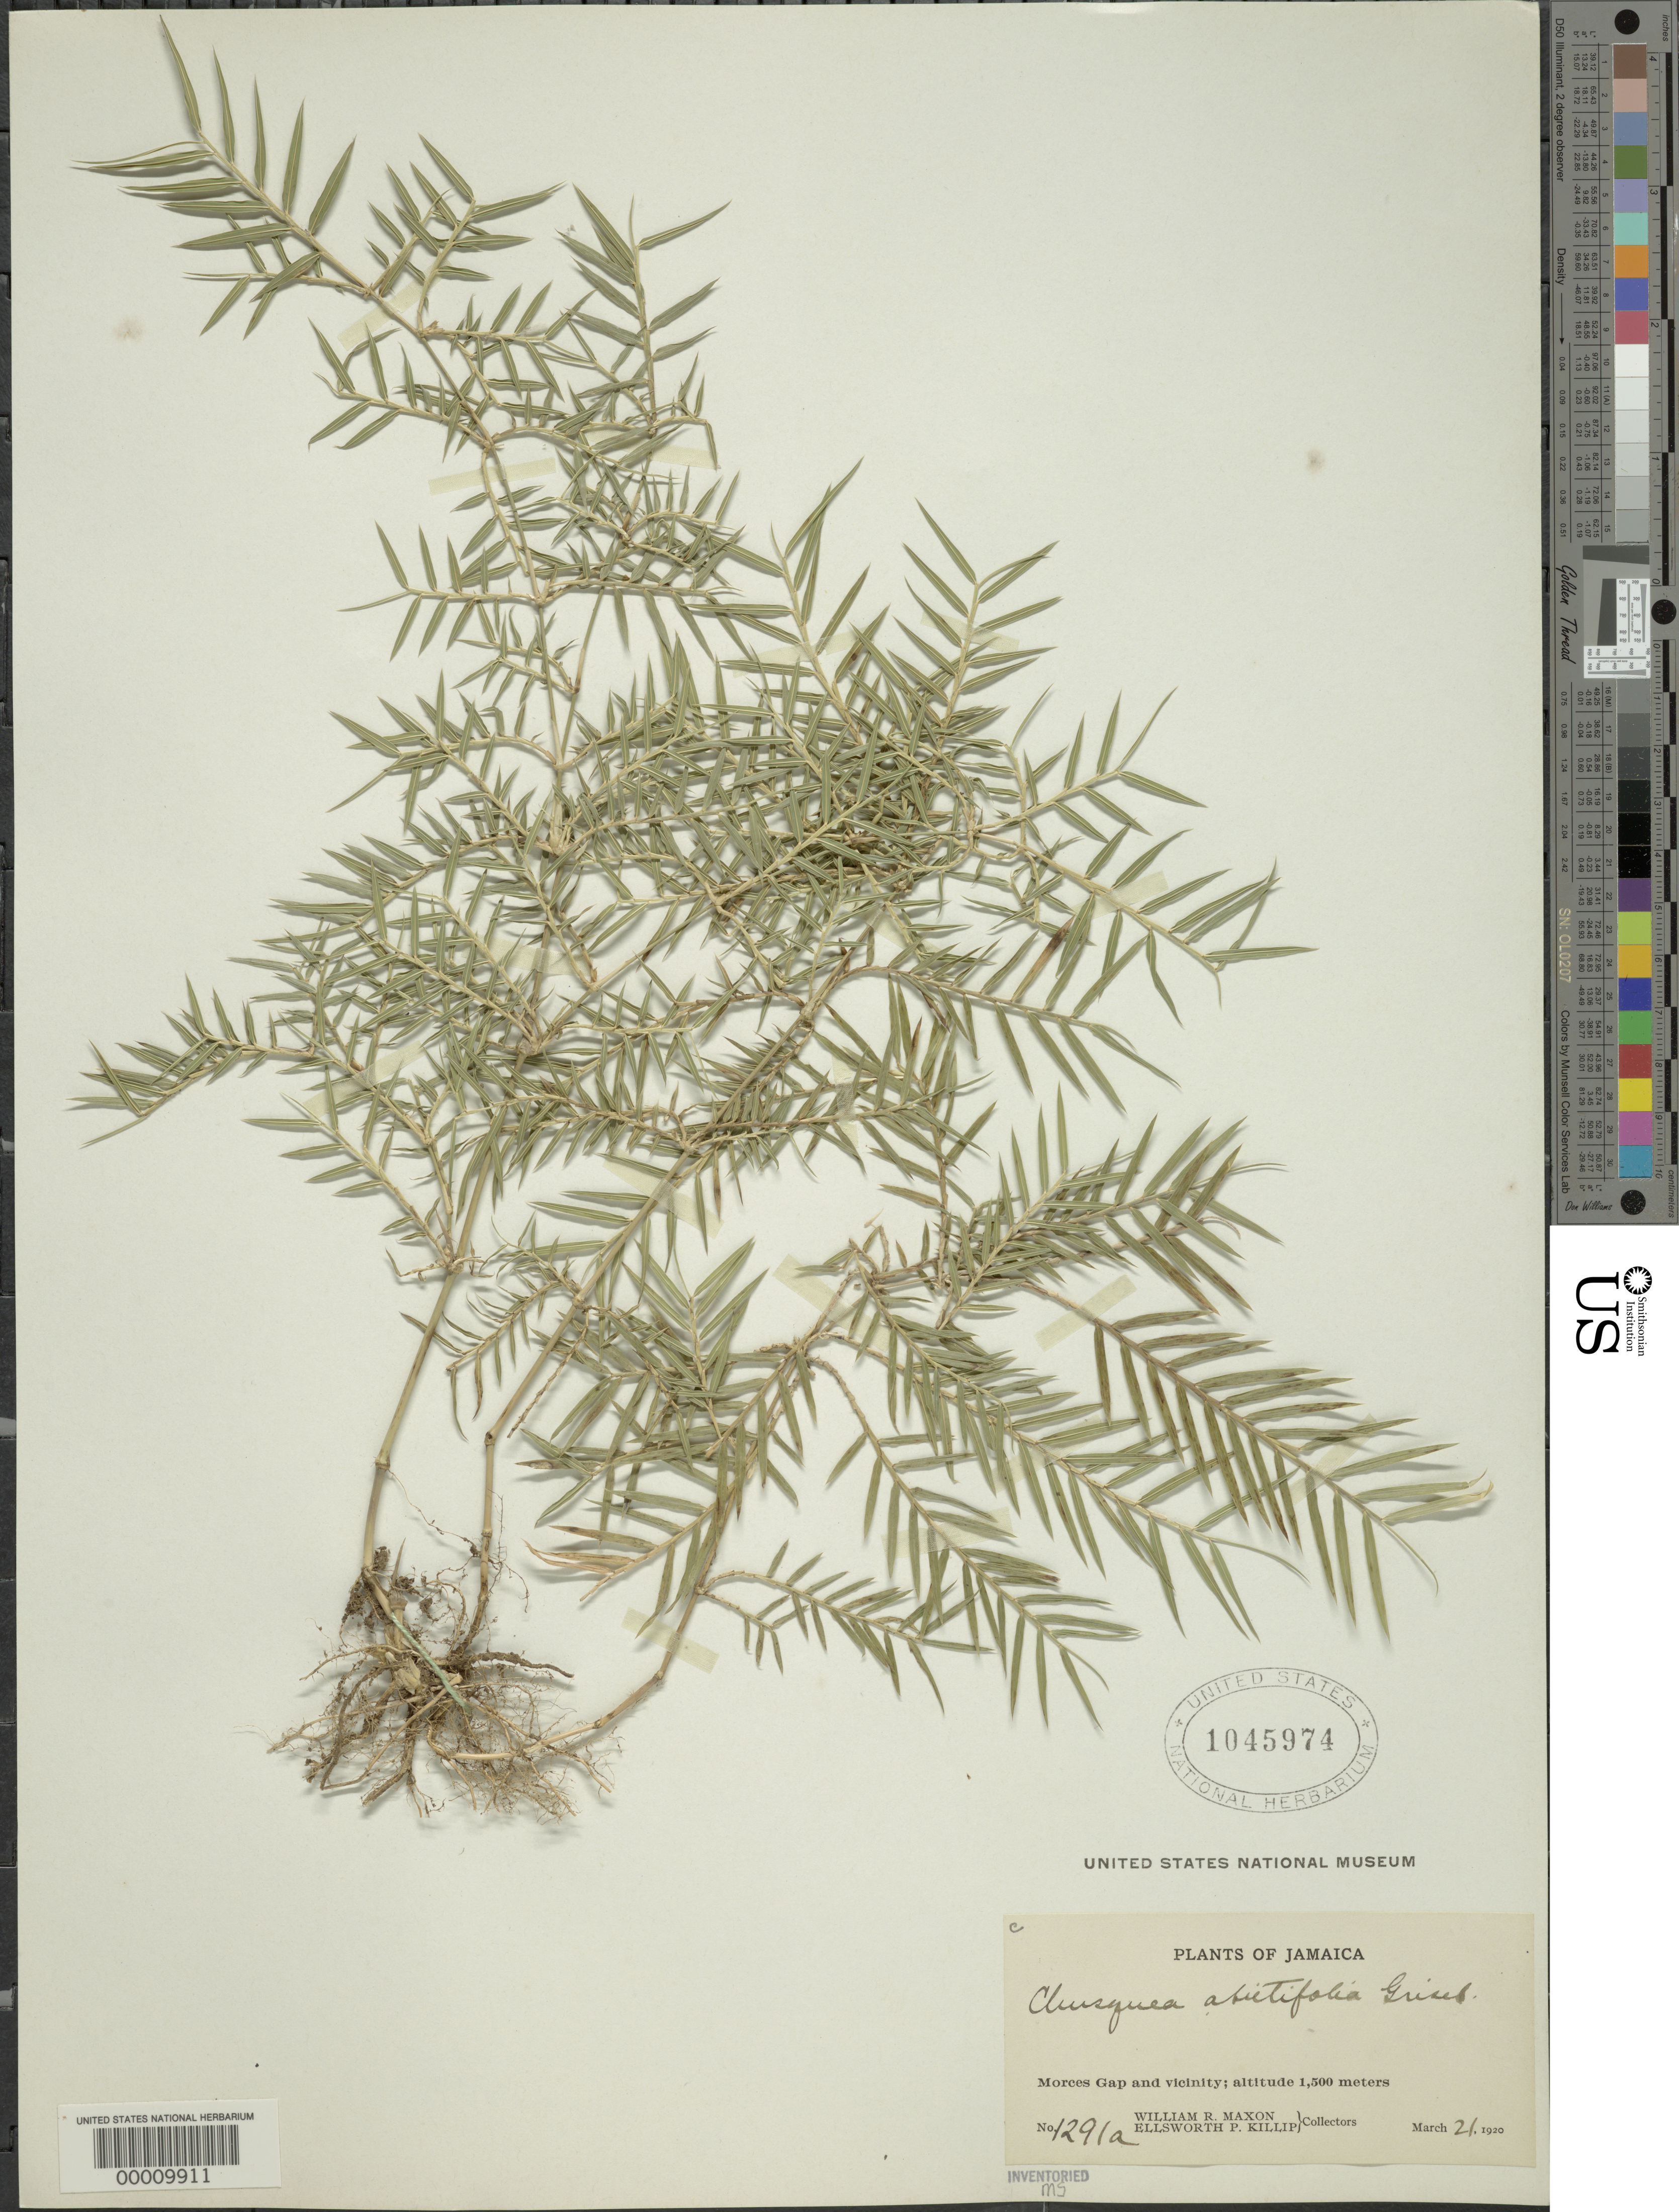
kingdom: Plantae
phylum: Tracheophyta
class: Liliopsida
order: Poales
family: Poaceae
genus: Chusquea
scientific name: Chusquea abietifolia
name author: Griseb.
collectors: W. R. Maxon & E. P. Killip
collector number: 1291 A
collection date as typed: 21 Mar 1920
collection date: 1920-03-21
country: Jamaica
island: Greater Antilles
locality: Morces Gap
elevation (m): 1500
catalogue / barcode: US 1045974